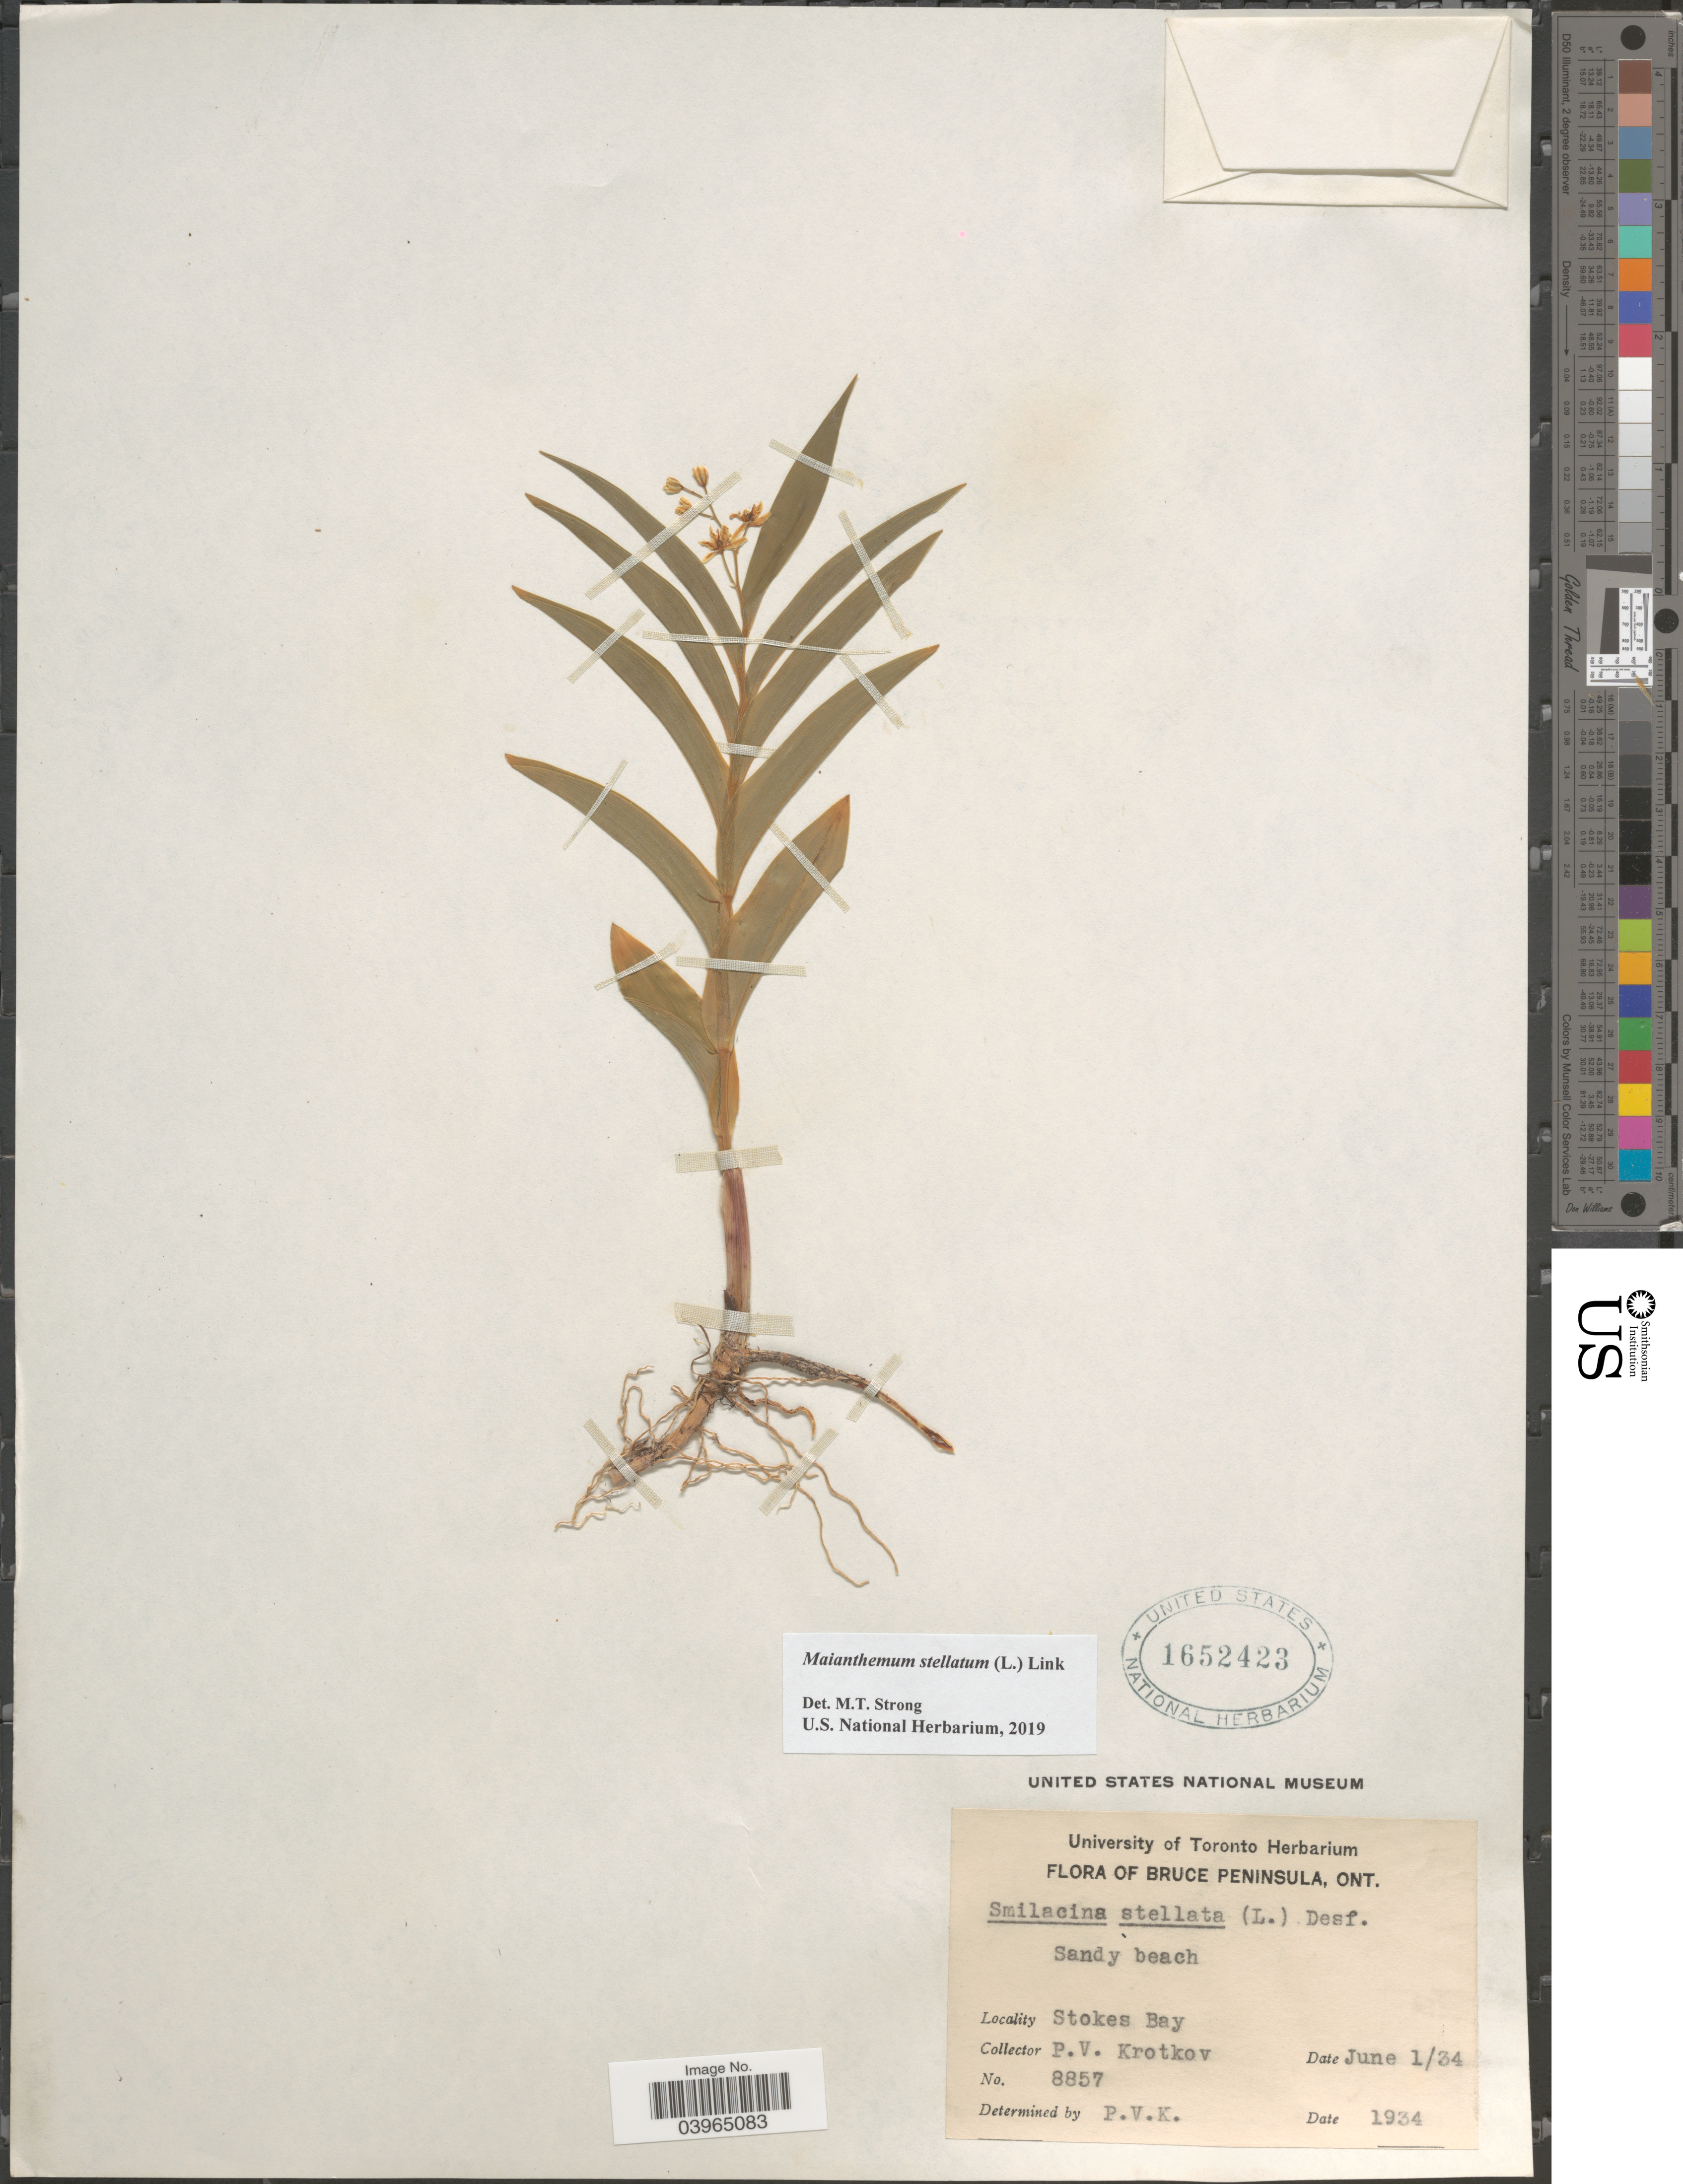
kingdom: Plantae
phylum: Tracheophyta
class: Liliopsida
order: Asparagales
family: Asparagaceae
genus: Maianthemum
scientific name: Maianthemum stellatum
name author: (L.) Link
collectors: P. V. Krotkov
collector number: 8857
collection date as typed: Transcribed d/m/y: 1/6/34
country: Canada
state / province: Ontario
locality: Bruce Peninsula. Stokes Bay.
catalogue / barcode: US 1652423